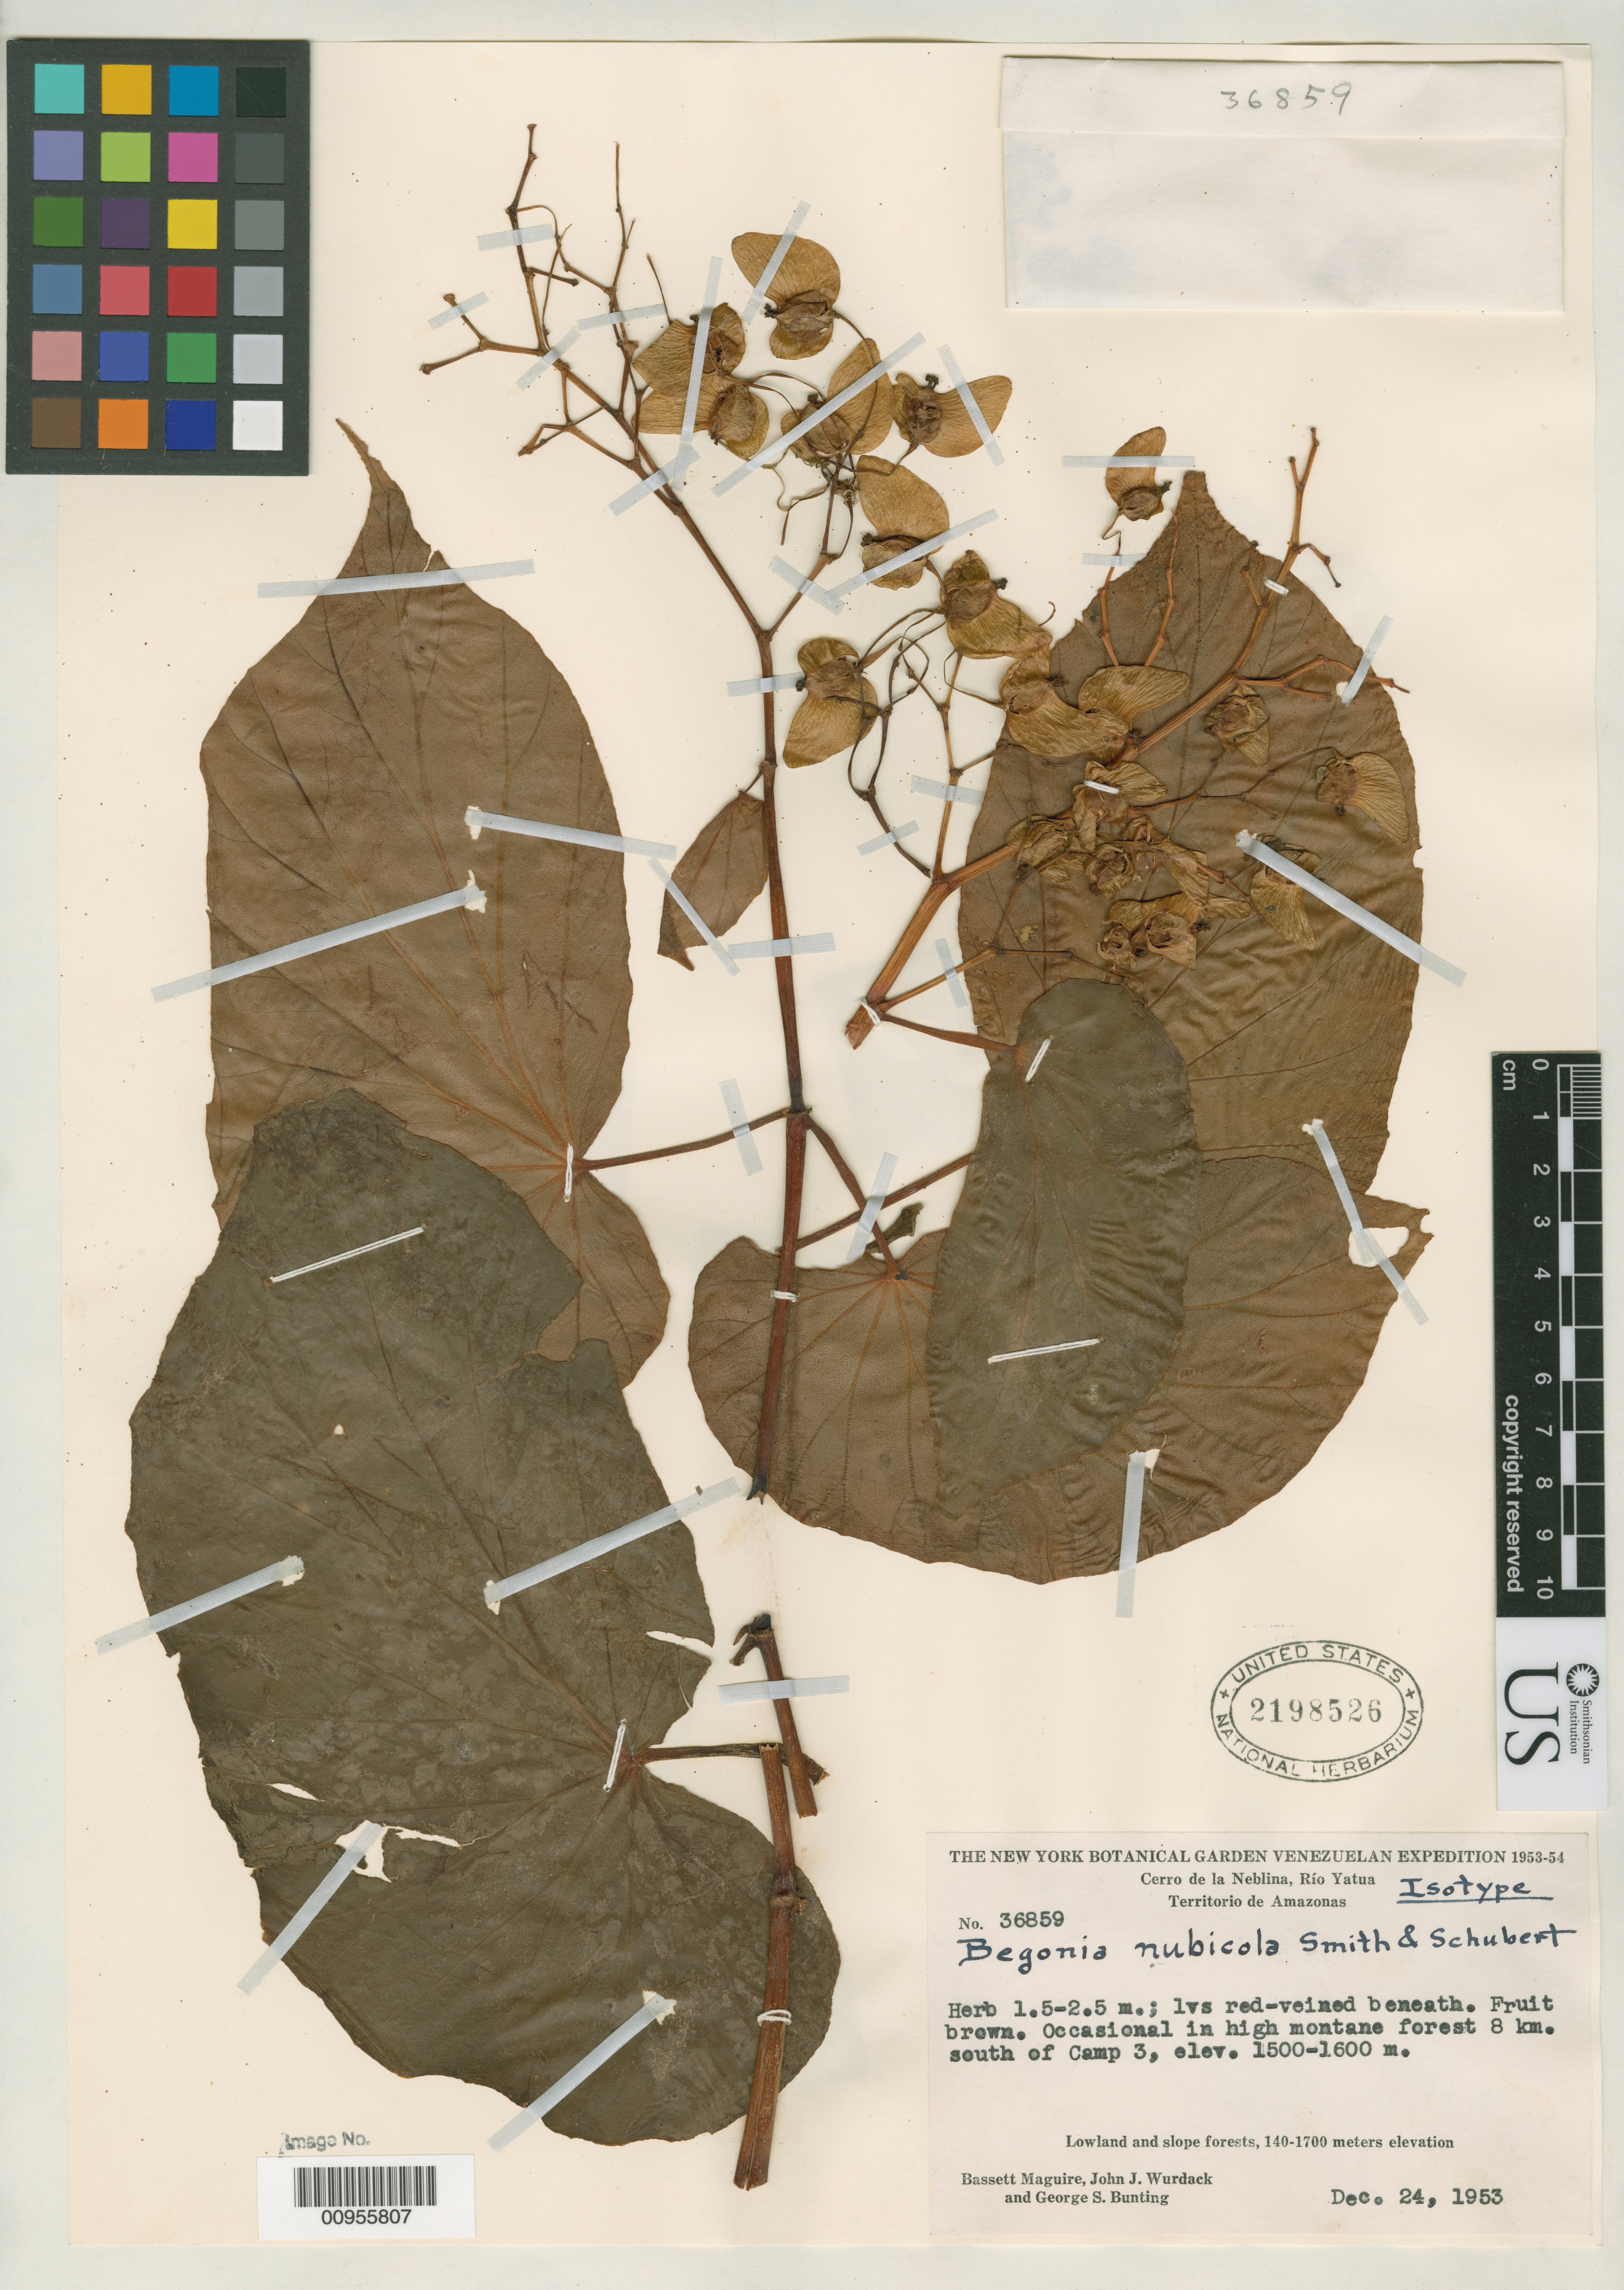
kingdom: Plantae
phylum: Tracheophyta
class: Magnoliopsida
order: Cucurbitales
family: Begoniaceae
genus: Begonia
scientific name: Begonia nubicola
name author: L.B. Sm. & B.G. Schub.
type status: Isotype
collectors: B. Maguire, J. J. Wurdack & G. S. Bunting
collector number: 36859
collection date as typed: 24 Dec 1953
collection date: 1953-12-24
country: Venezuela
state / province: Amazonas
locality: Cerro de La Neblina, Rio Yatua.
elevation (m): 1500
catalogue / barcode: US 2198526